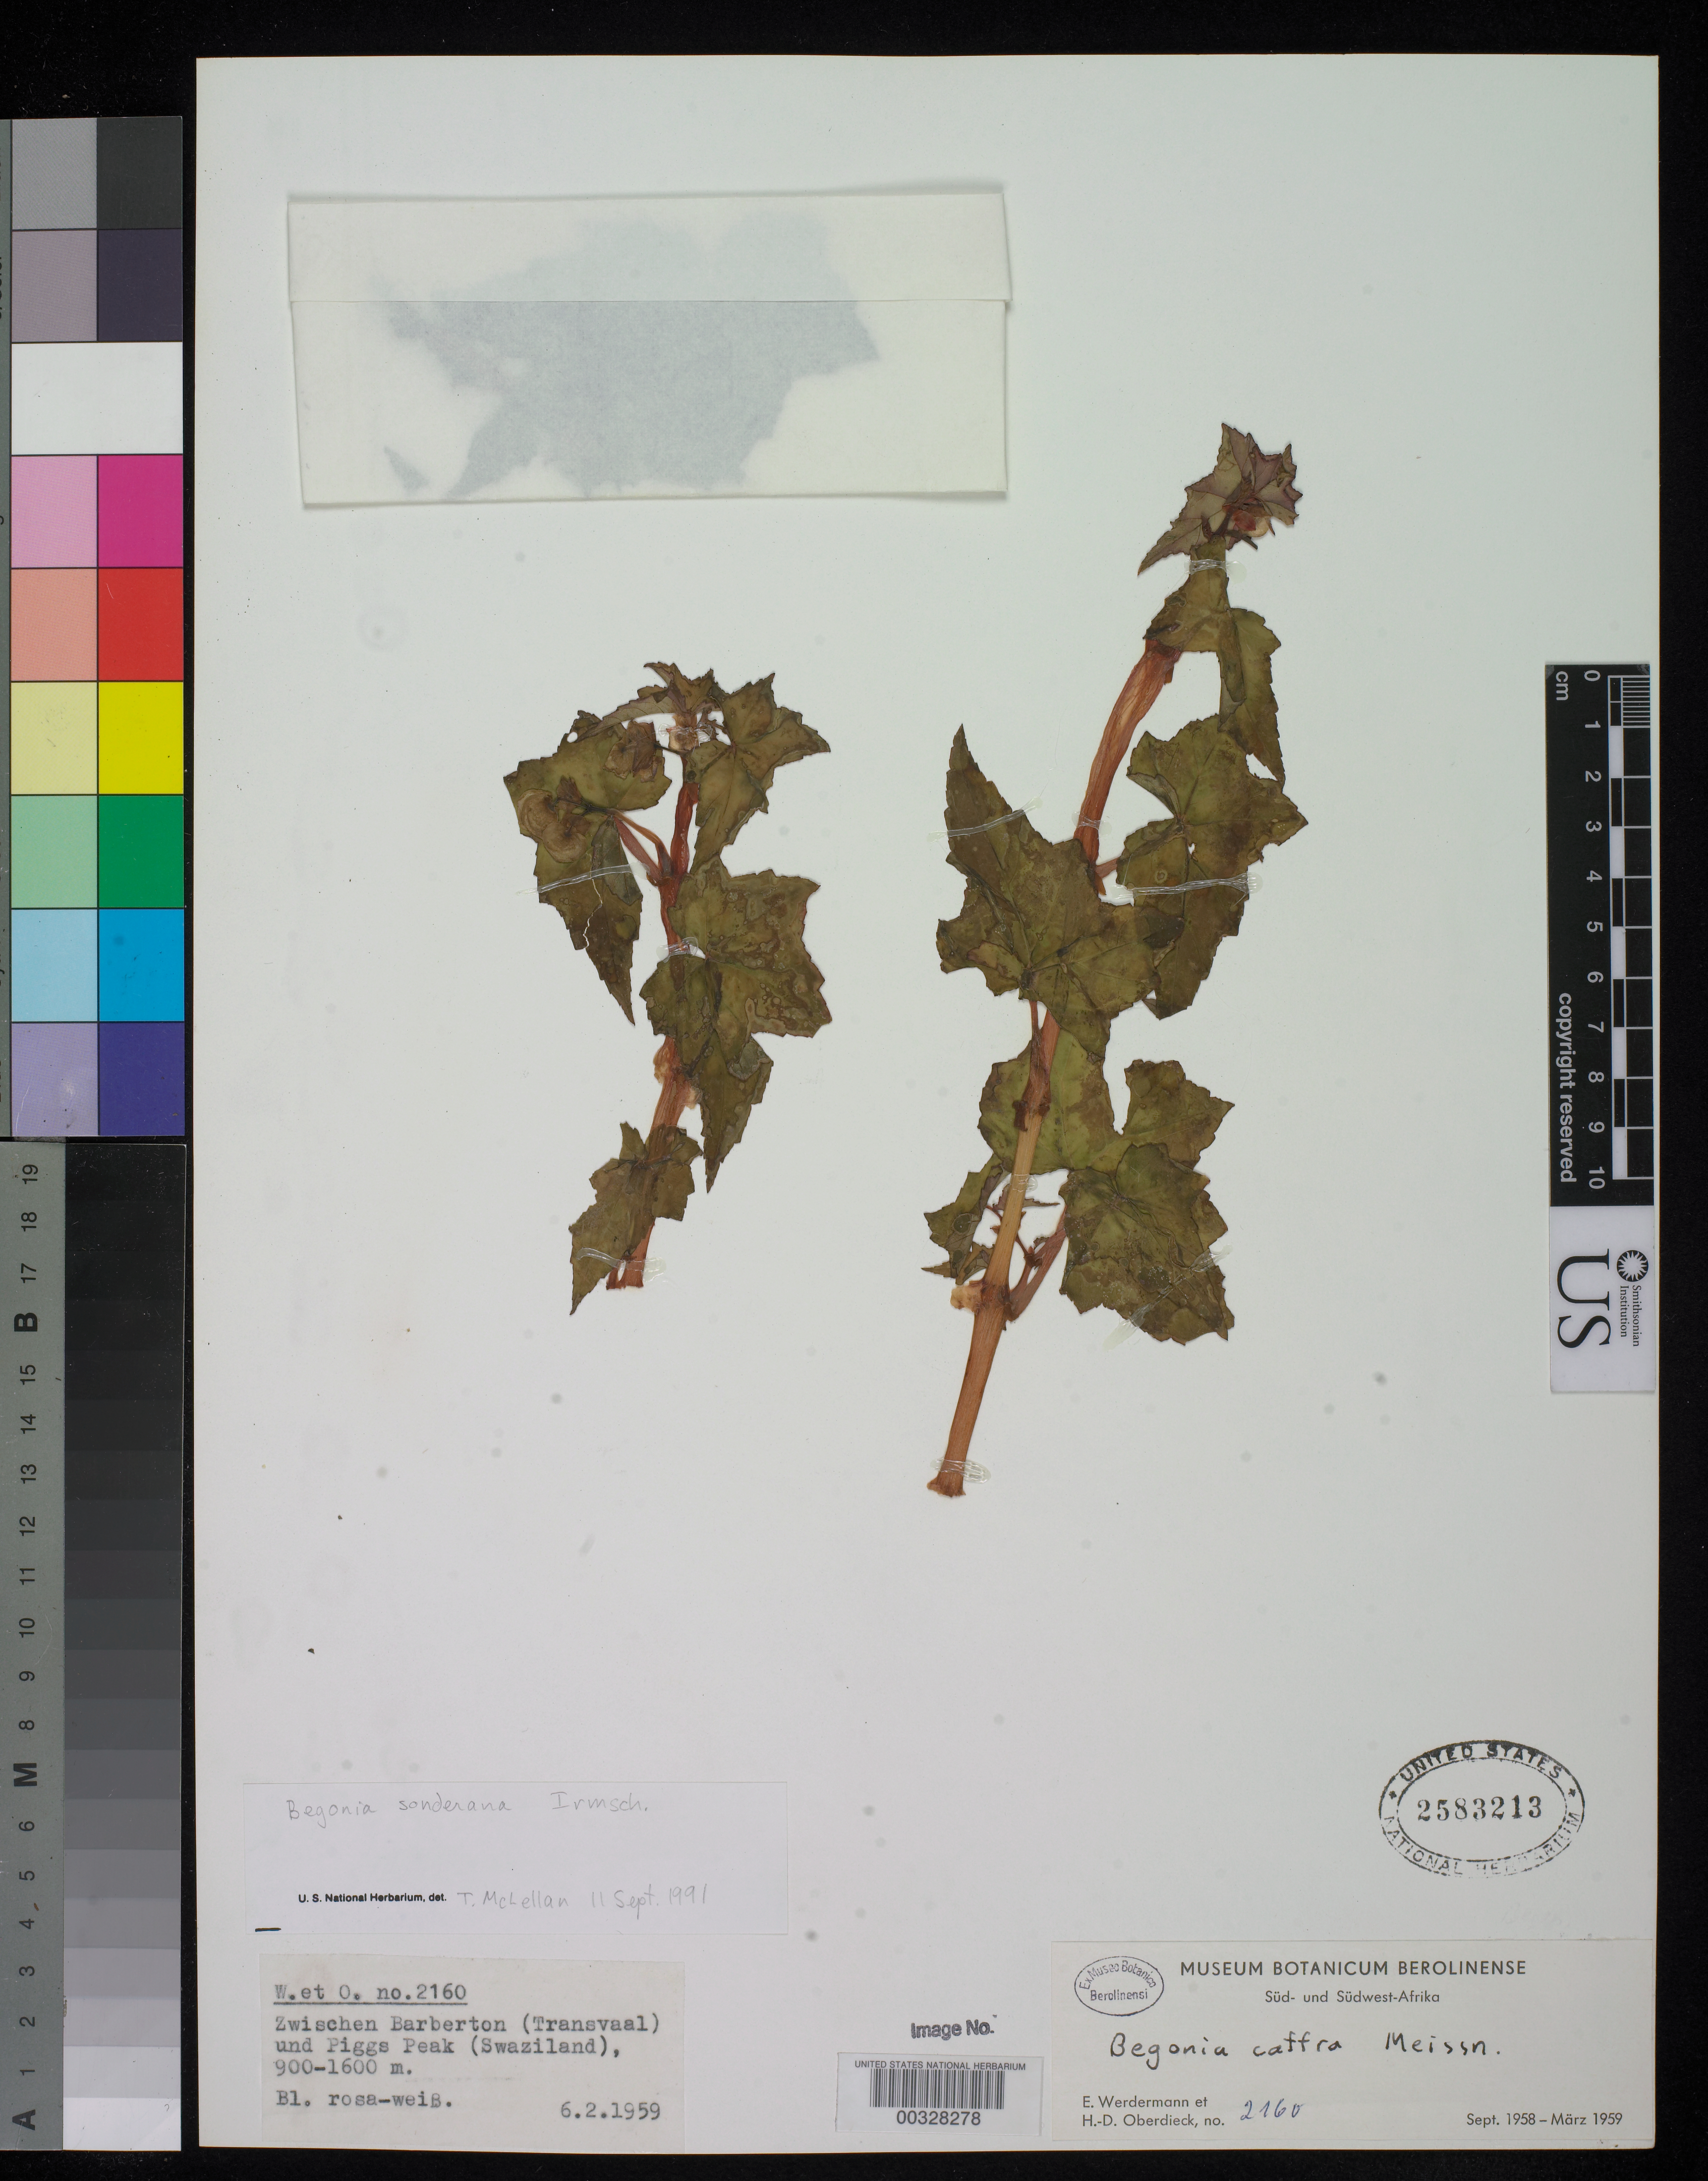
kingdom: Plantae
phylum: Tracheophyta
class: Magnoliopsida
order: Cucurbitales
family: Begoniaceae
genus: Begonia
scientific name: Begonia sonderana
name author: Irmsch.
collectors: E. Werdermann & H. Oberdieck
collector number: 2160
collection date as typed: Sep 1958 to -- Mar 1959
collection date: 1958-09/1959-03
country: South Africa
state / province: Mpumalanga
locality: Zwischen Barberton (Transvaal) & Piggs Peak (Swaziland)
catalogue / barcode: US 2583213